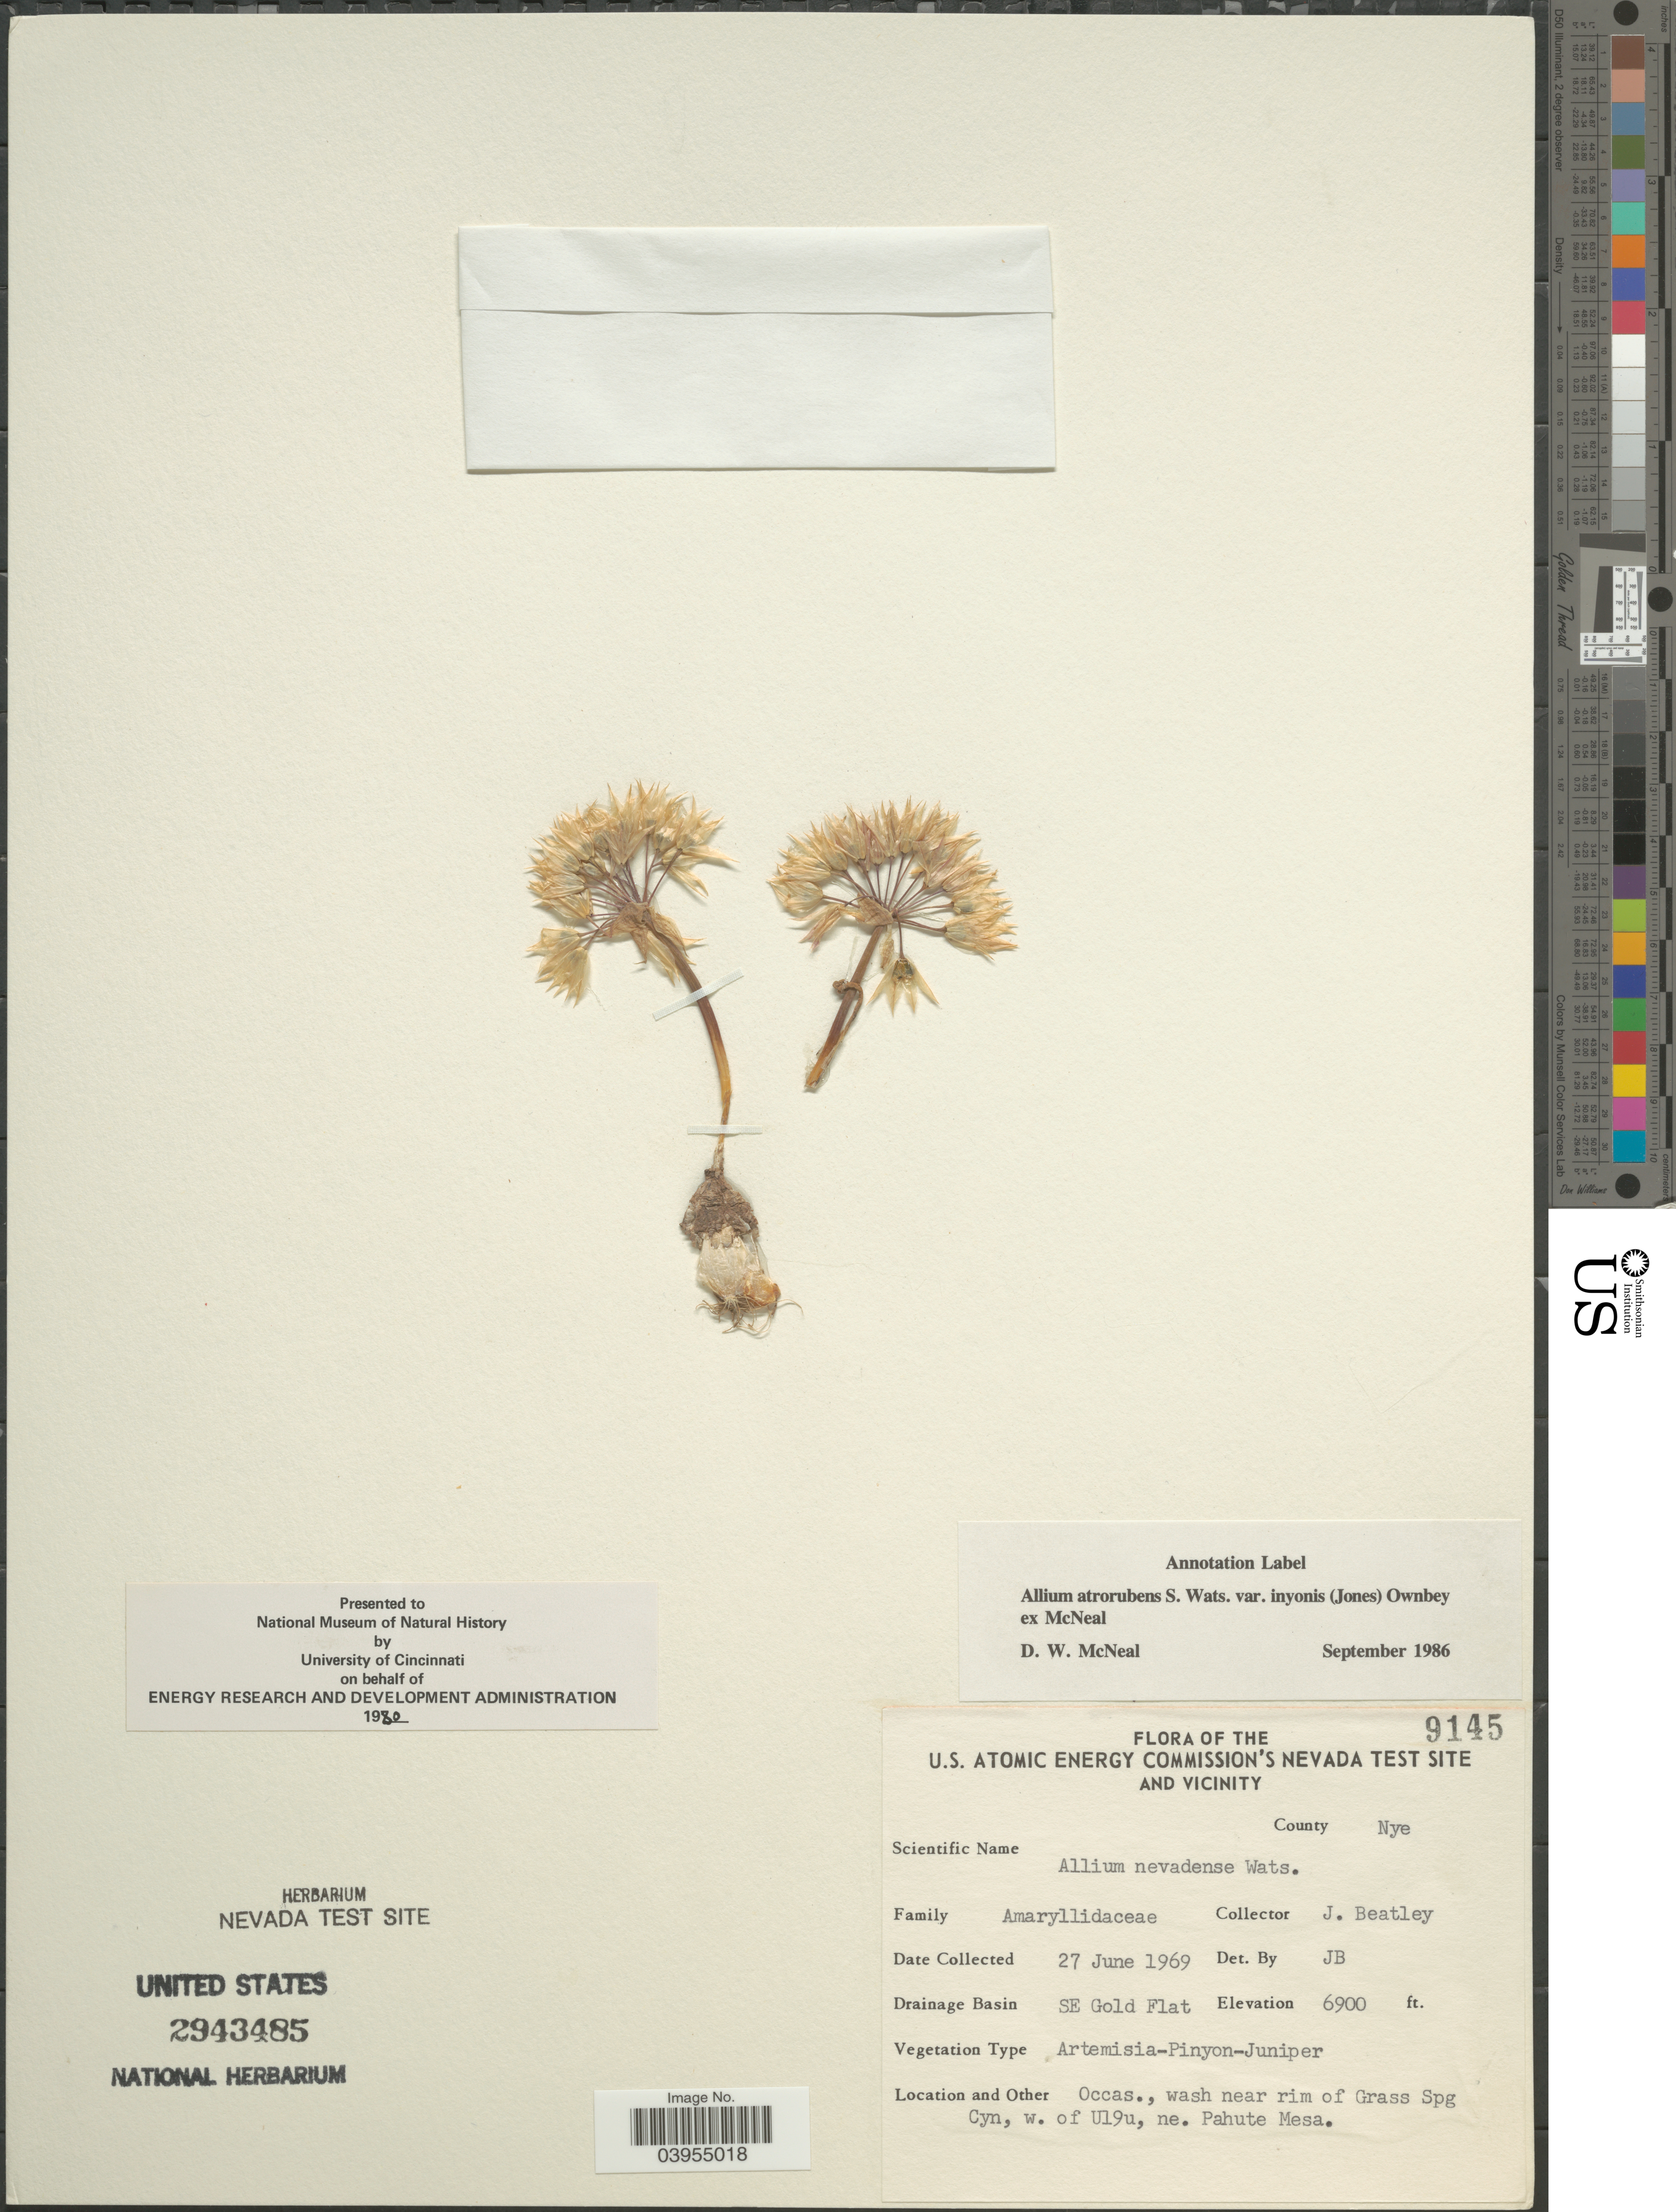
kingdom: Plantae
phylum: Tracheophyta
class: Liliopsida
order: Asparagales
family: Amaryllidaceae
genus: Allium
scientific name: Allium atrorubens var. inyonis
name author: (M.E. Jones) Ownbey & Aase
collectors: J. C. Beatley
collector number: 9145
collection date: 1969-06-27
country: United States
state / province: Nevada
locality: U.S. Atomic Energy Commission's Nevada Test Site and Vicinity. County Nye. Drainage Basin SE Gold Flat. Occas., wash near rim of Grass Spg Cyn, w. of U19u, ne. Pahute Mesa.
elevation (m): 2103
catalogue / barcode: US 2943485